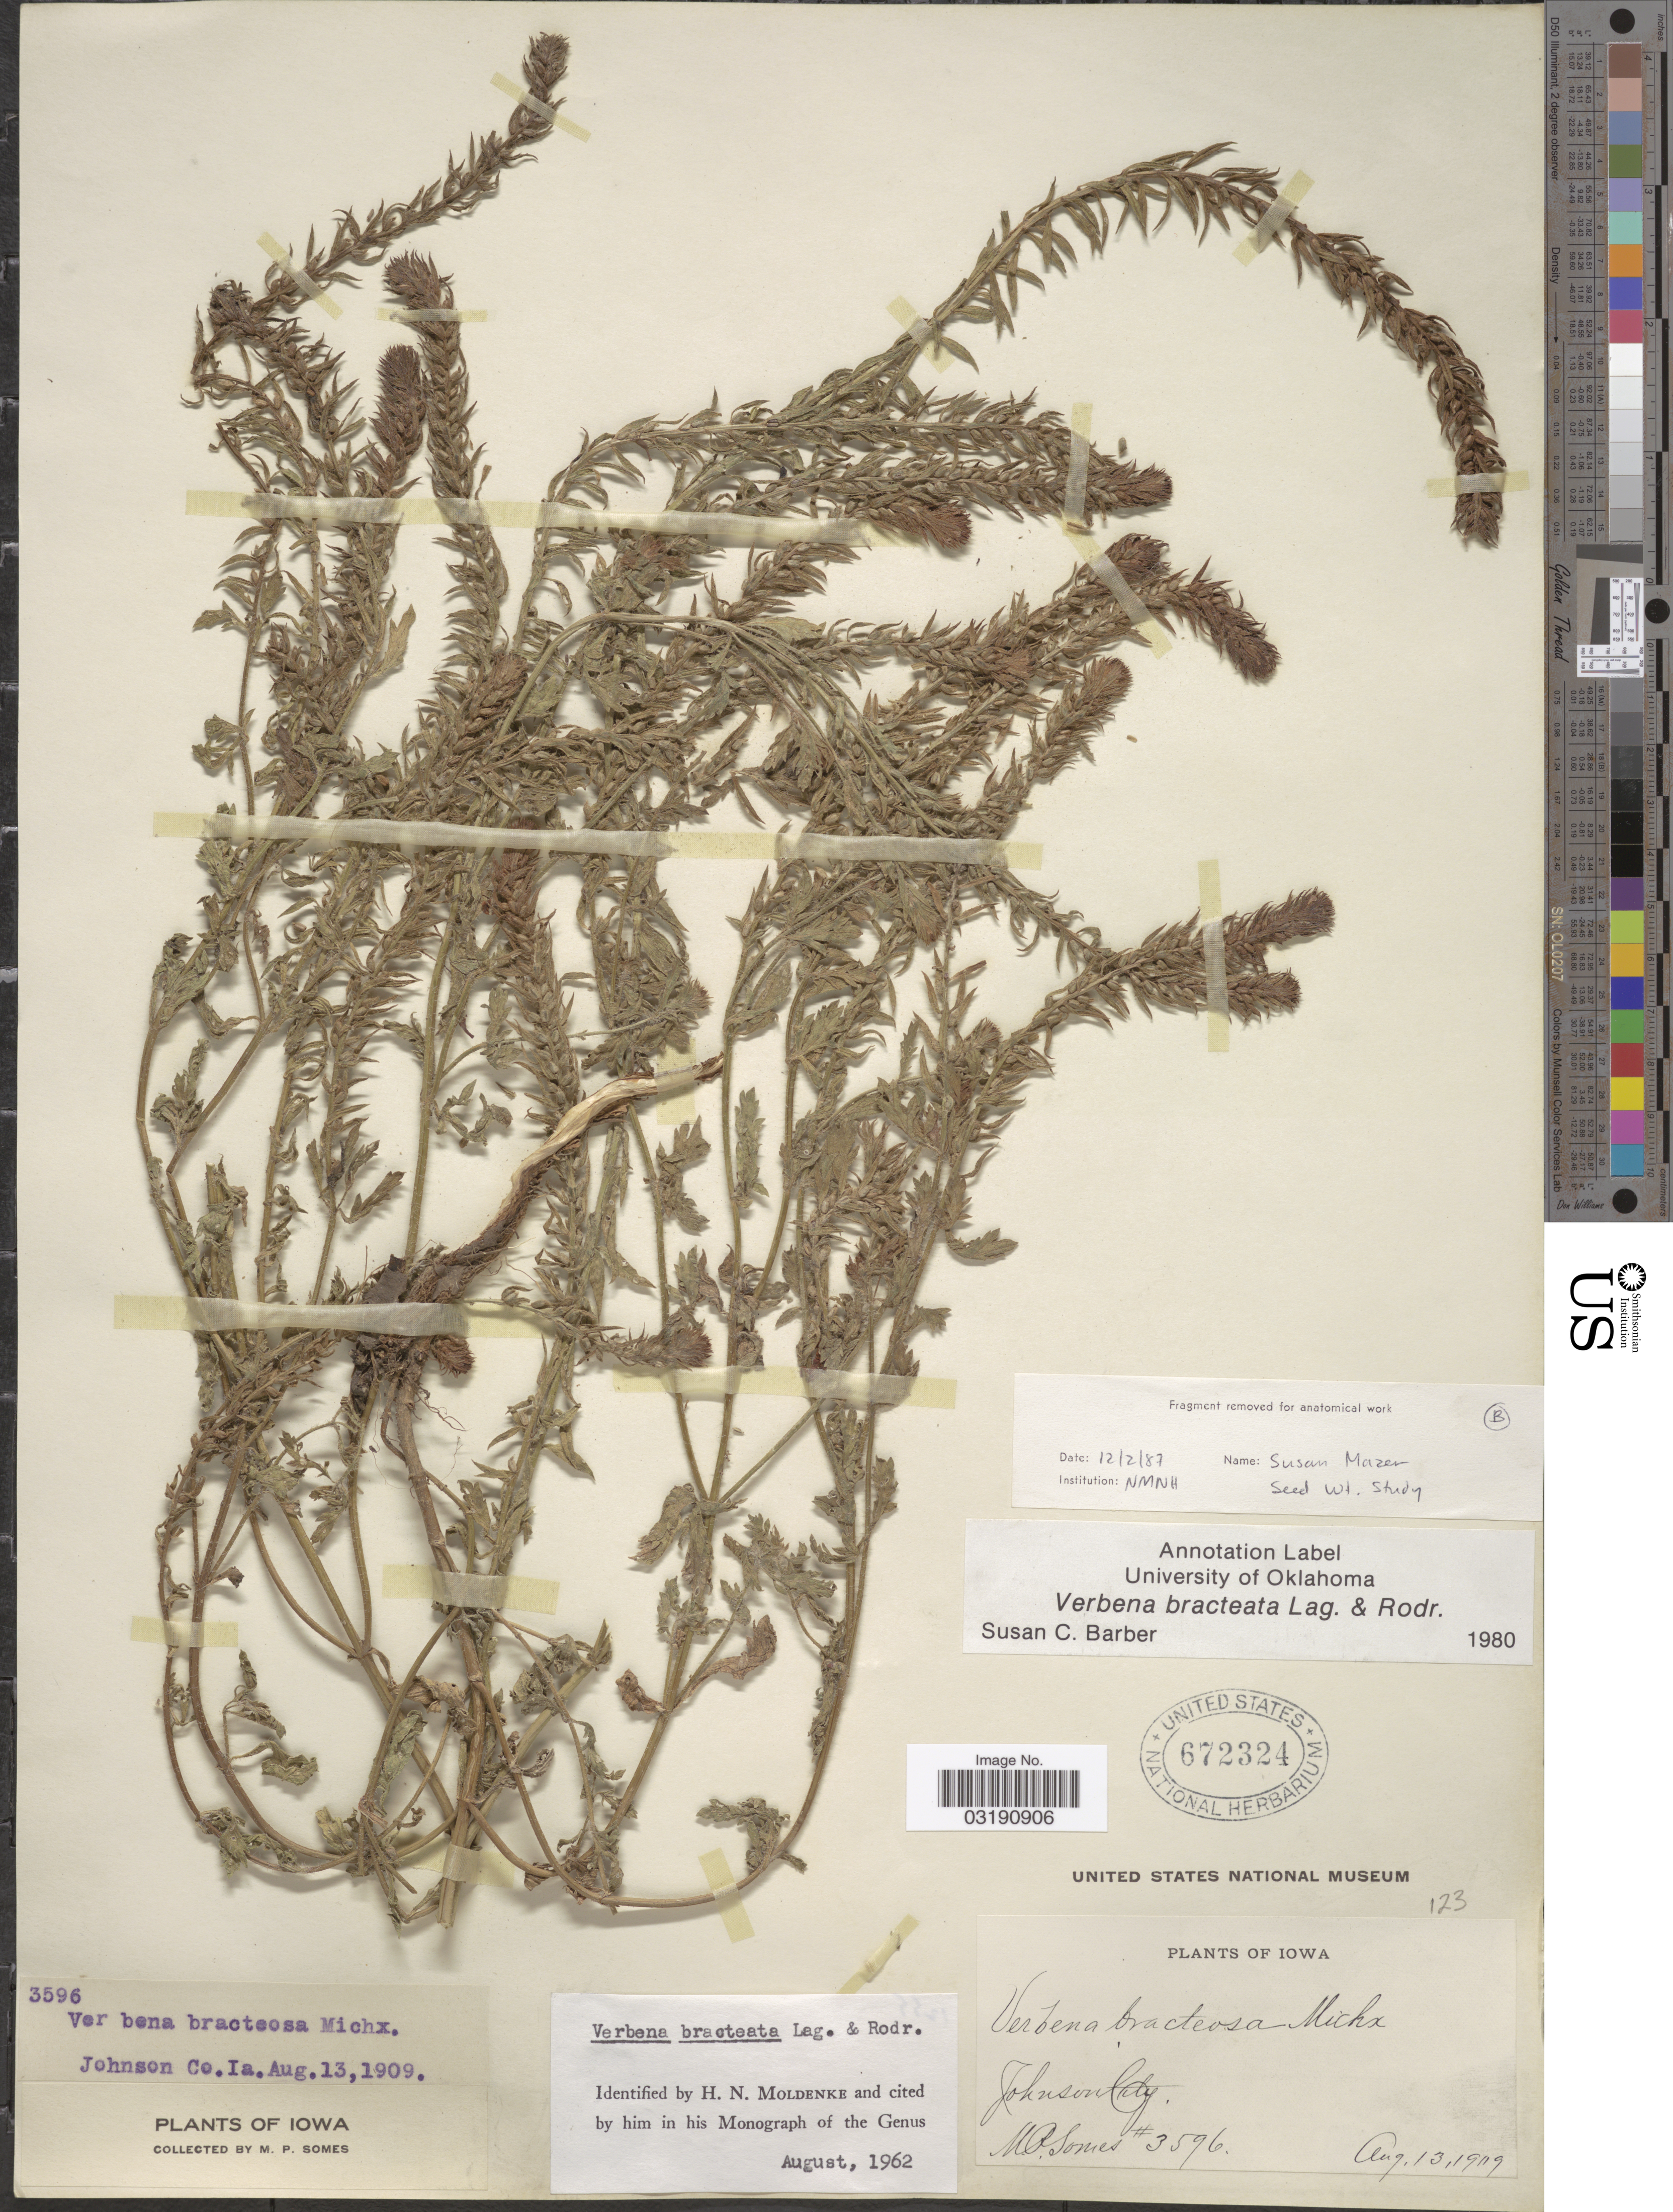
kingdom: Plantae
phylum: Tracheophyta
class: Magnoliopsida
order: Lamiales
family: Verbenaceae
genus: Verbena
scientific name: Verbena bracteata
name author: Cav. ex Lag. & Rodr.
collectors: M. Somes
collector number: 3596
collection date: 1909-08-13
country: United States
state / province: Iowa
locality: Johnson Co. Ia.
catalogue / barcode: US 672324